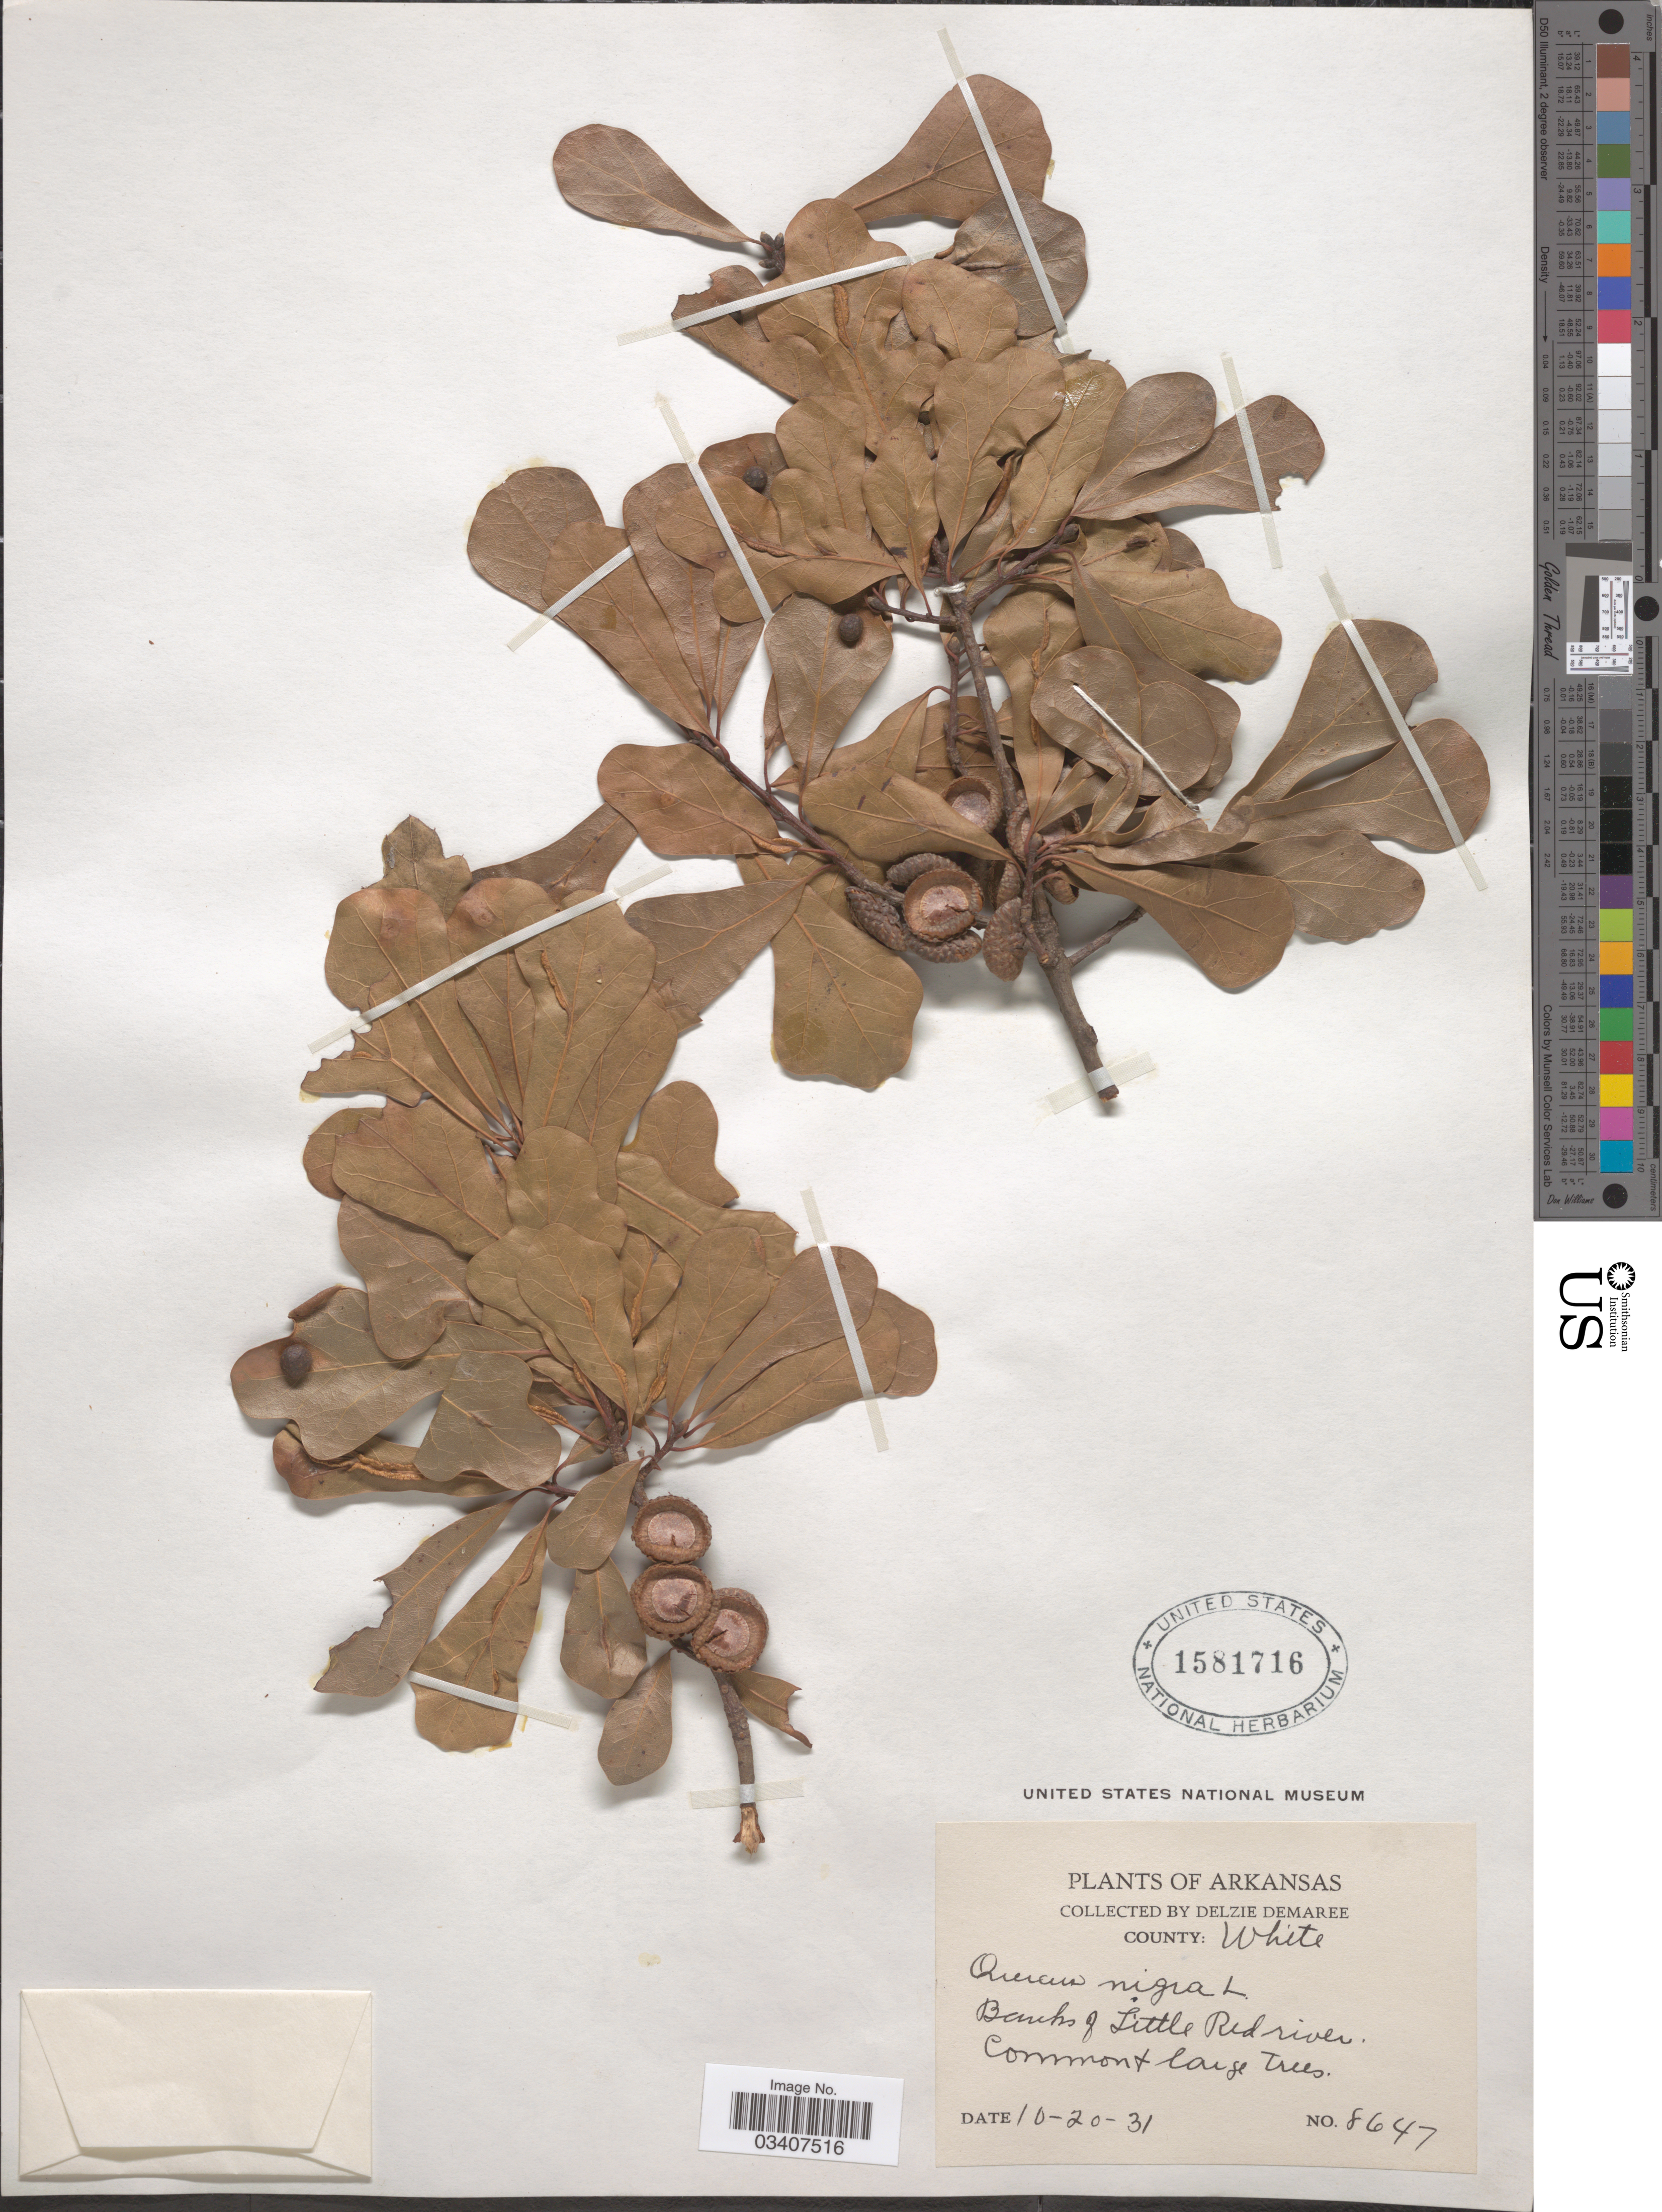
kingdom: Plantae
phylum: Tracheophyta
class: Magnoliopsida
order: Fagales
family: Fagaceae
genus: Quercus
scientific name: Quercus nigra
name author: L.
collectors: D. Demaree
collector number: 8647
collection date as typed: Transcribed d/m/y: 20/10/31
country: United States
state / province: Arkansas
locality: County: White, Banks of Little Red river.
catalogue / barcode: US 1581716